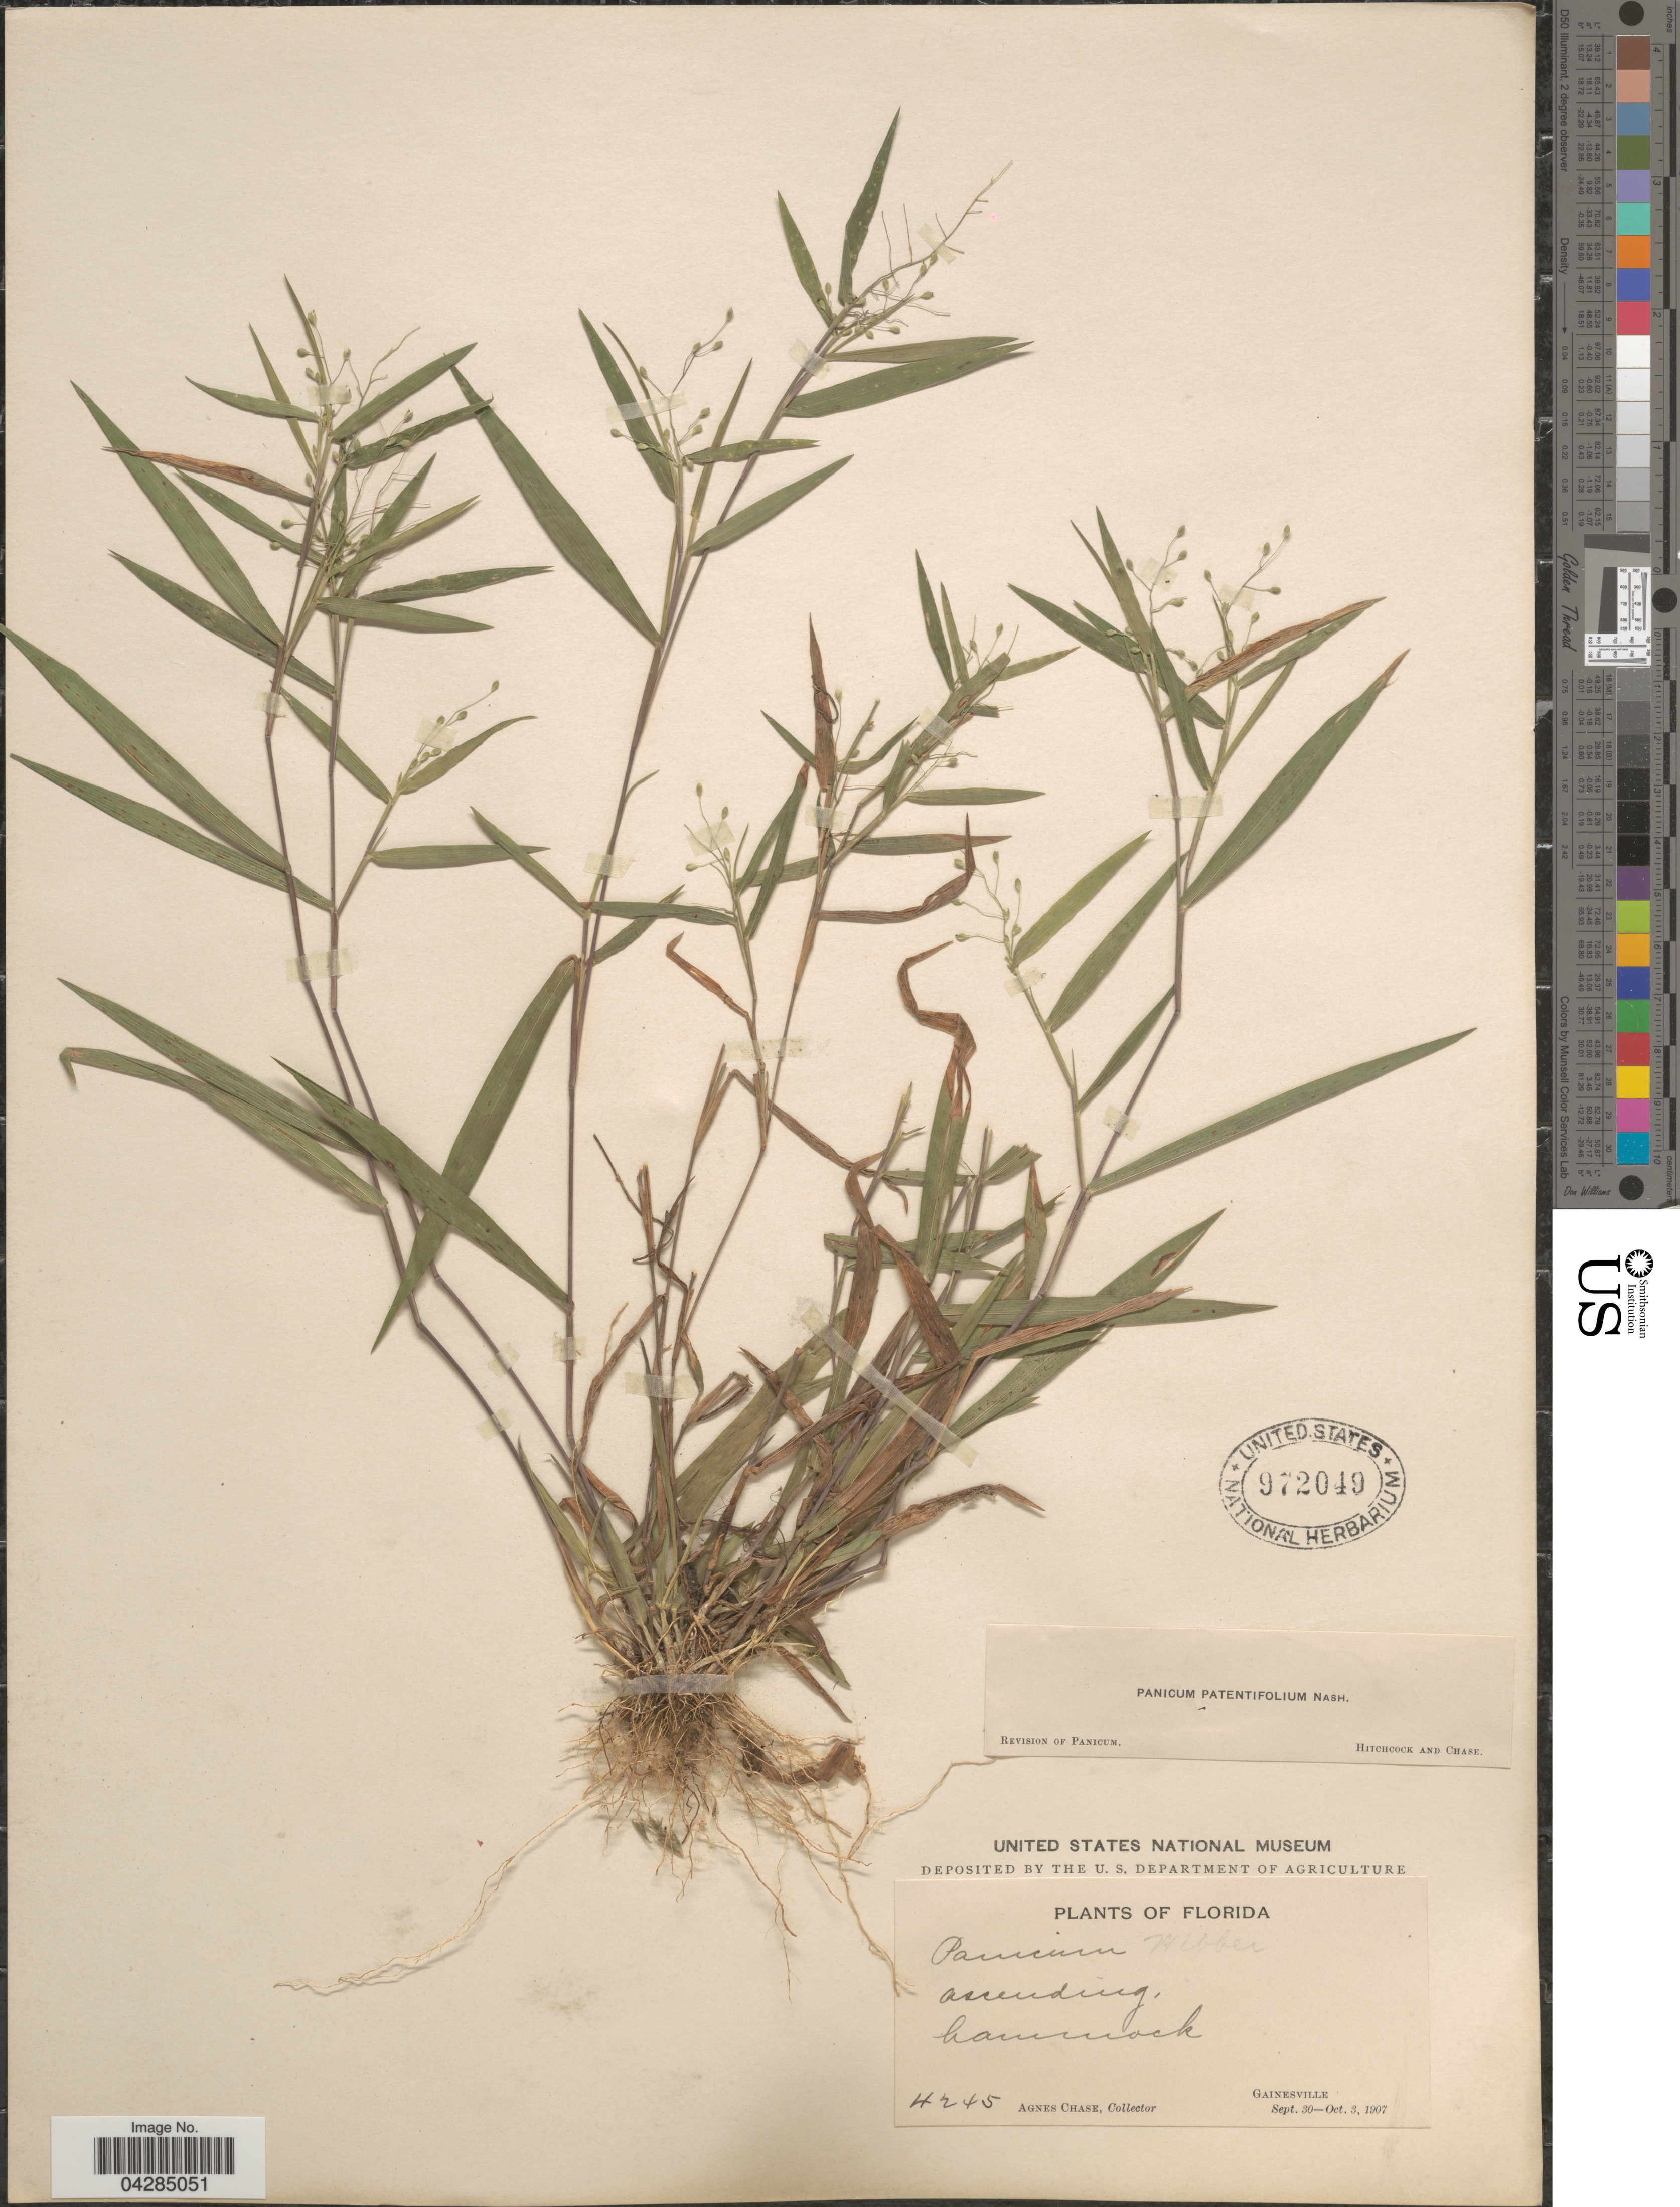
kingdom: Plantae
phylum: Tracheophyta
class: Liliopsida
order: Poales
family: Poaceae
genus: Dichanthelium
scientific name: Dichanthelium portoricense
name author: (Desv. ex Ham.) B.F. Hansen & Wunderlin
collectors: A. Chase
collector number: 4245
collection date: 1907-09-30/1907-10-03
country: United States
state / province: Florida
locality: Gainesville.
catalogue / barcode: US 972049